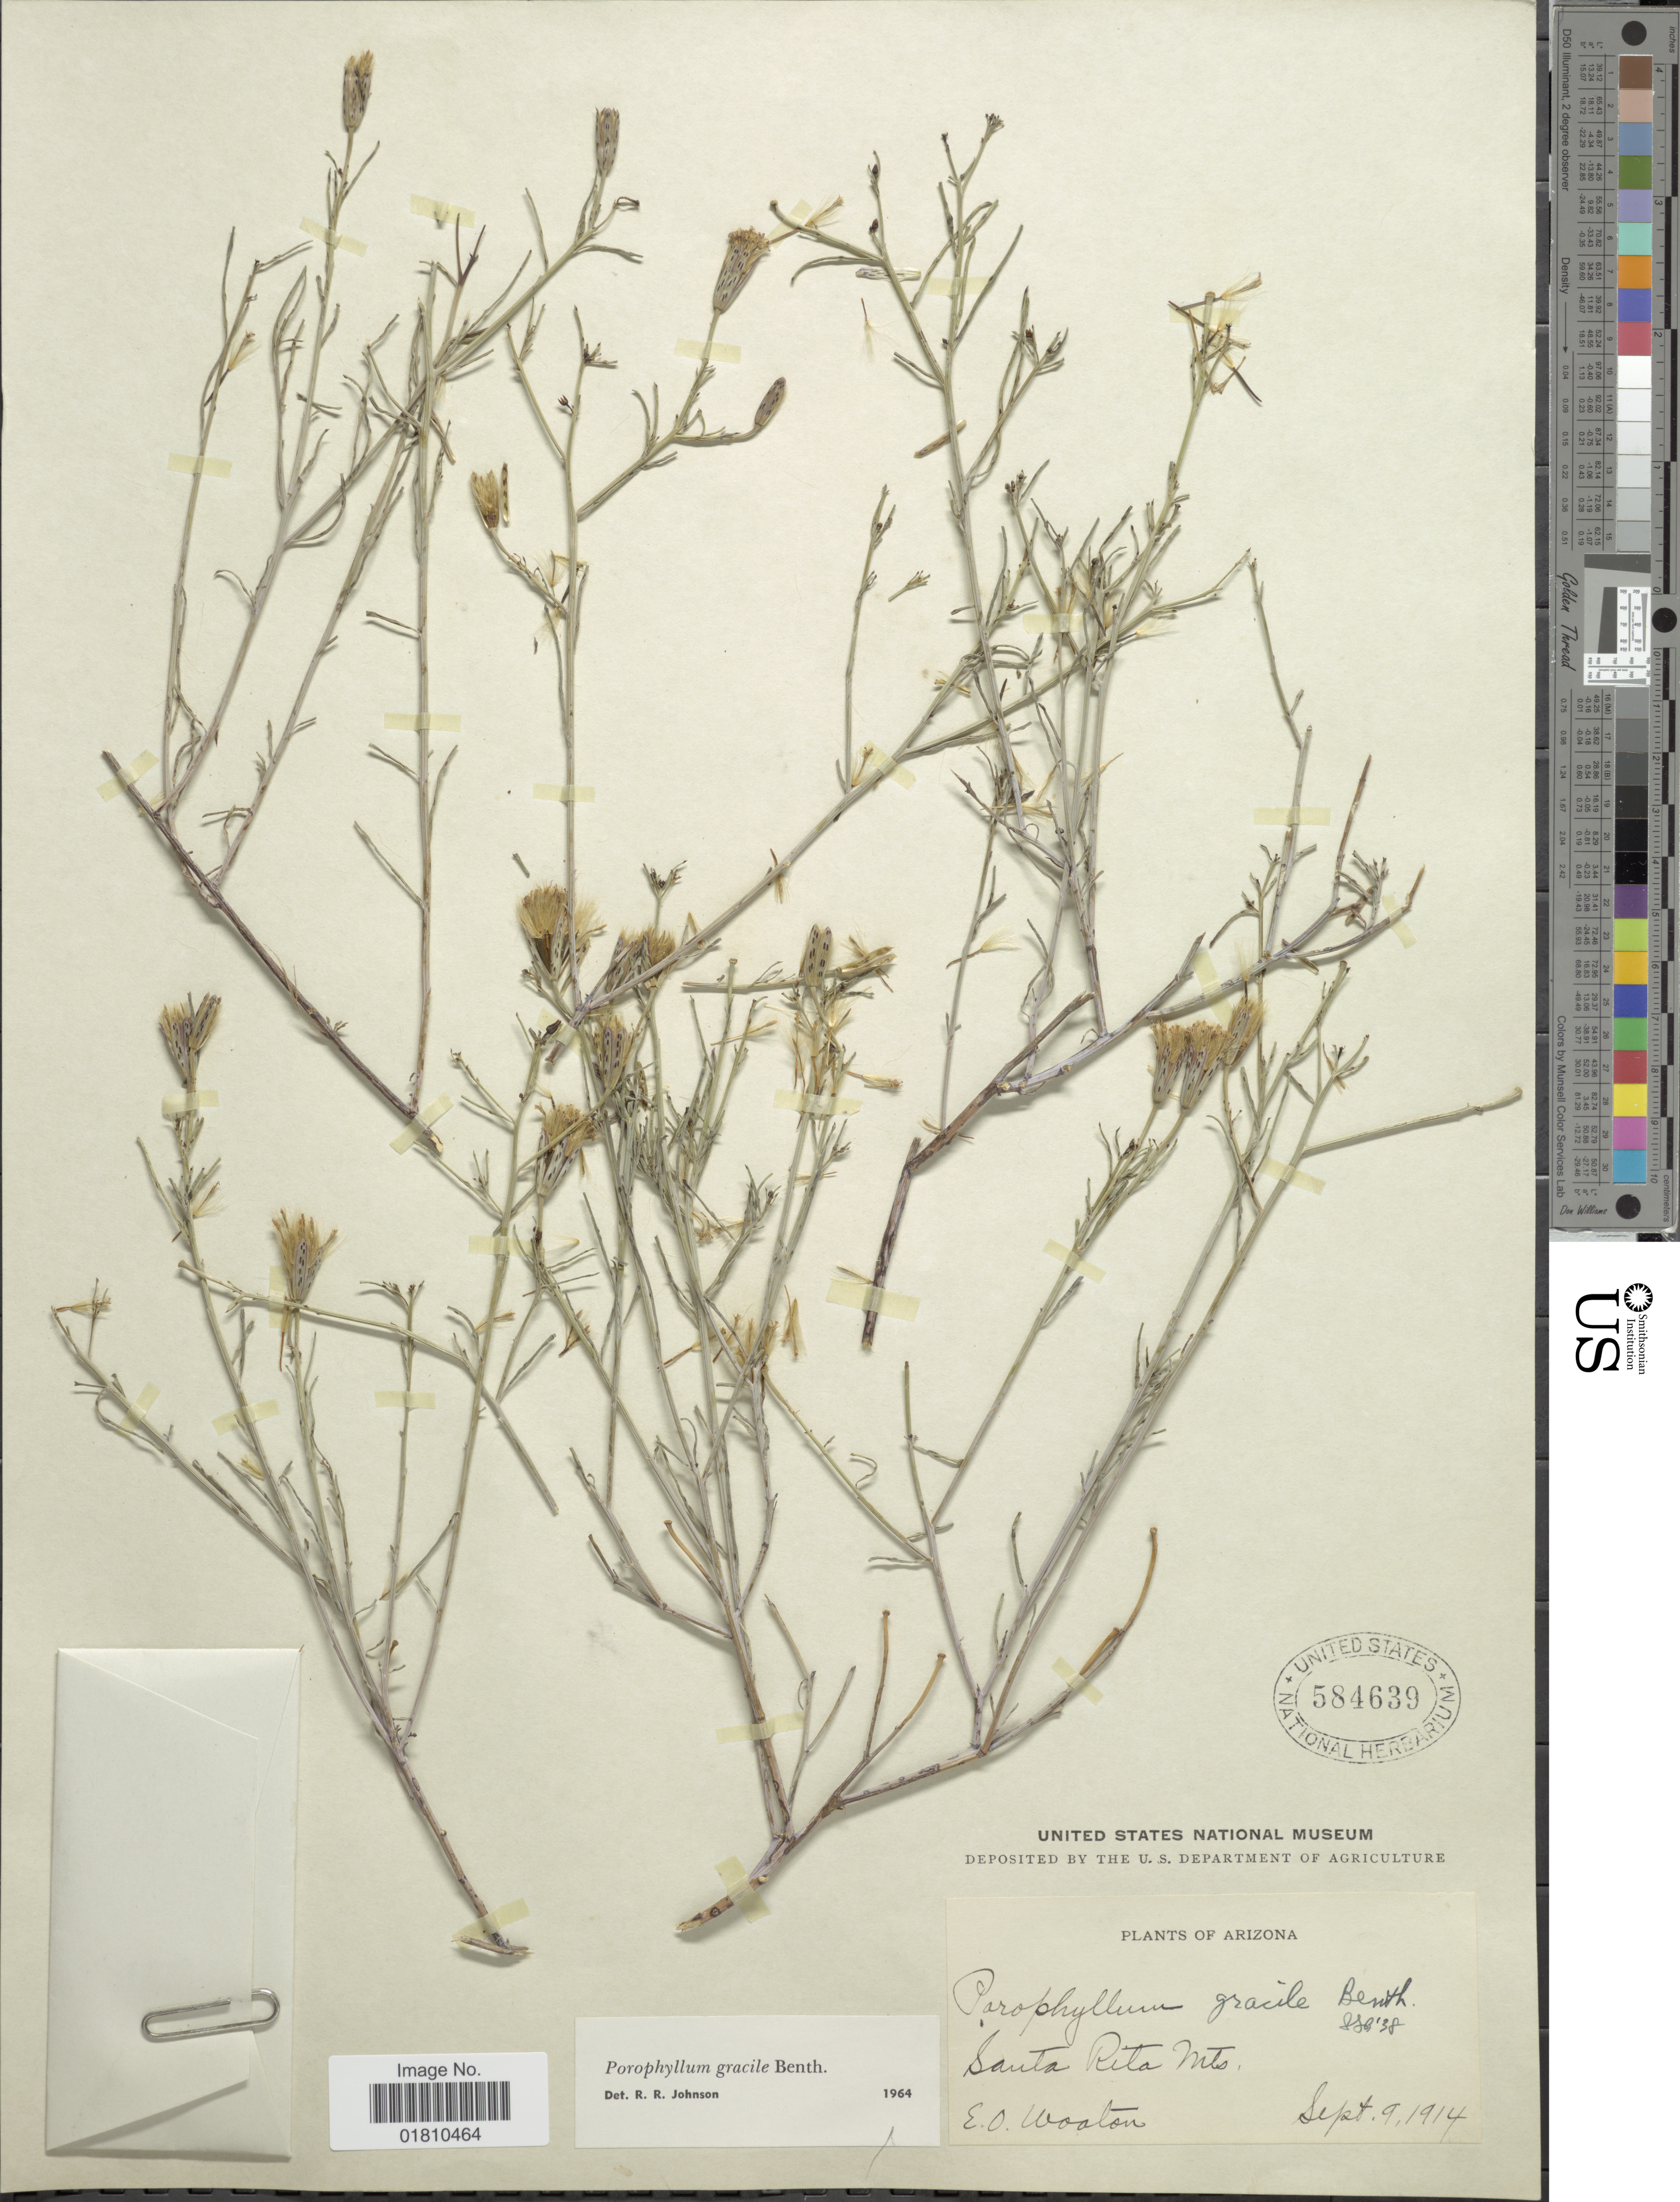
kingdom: Plantae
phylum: Tracheophyta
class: Magnoliopsida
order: Asterales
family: Asteraceae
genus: Porophyllum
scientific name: Porophyllum gracile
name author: Benth.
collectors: E. O. Wooton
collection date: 1914-09-09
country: United States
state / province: Arizona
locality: Santa Rita Mts.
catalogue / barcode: US 584639